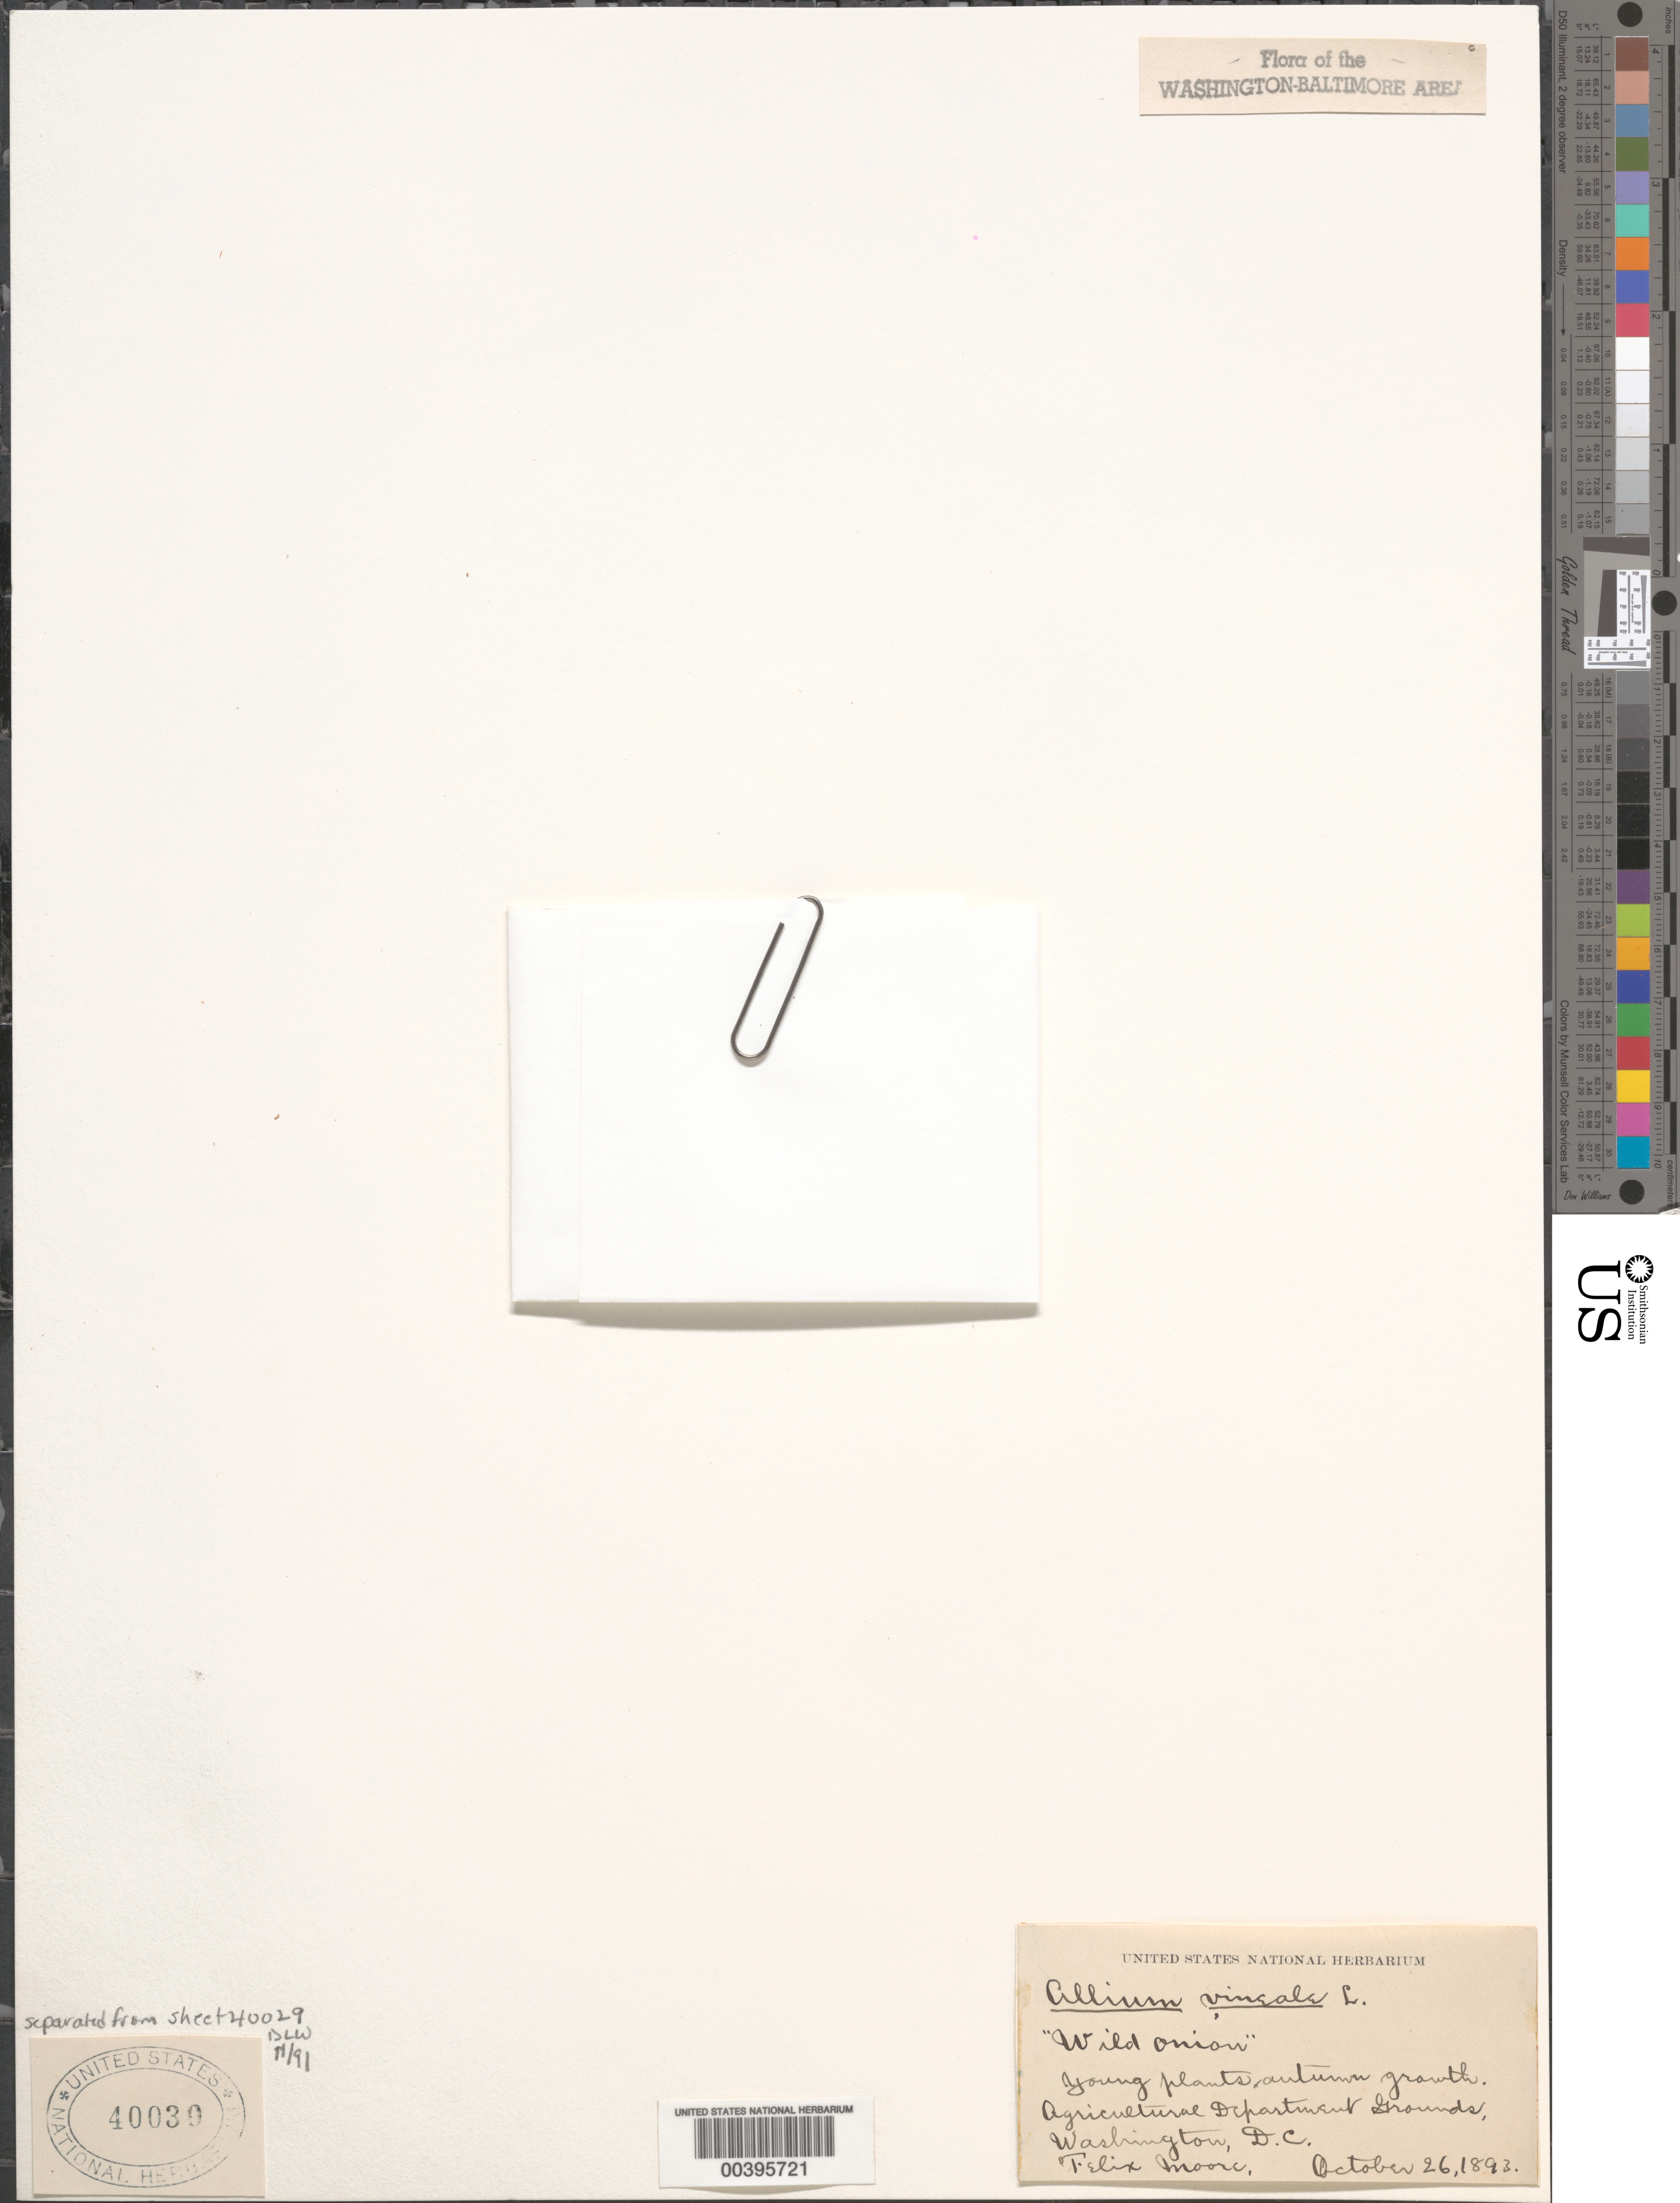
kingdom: Plantae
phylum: Tracheophyta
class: Liliopsida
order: Asparagales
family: Amaryllidaceae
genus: Allium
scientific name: Allium vineale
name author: L.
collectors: F. Moore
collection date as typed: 26 Oct 1893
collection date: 1893-10-26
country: United States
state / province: District of Columbia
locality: Agriculture grounds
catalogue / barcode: US 40030